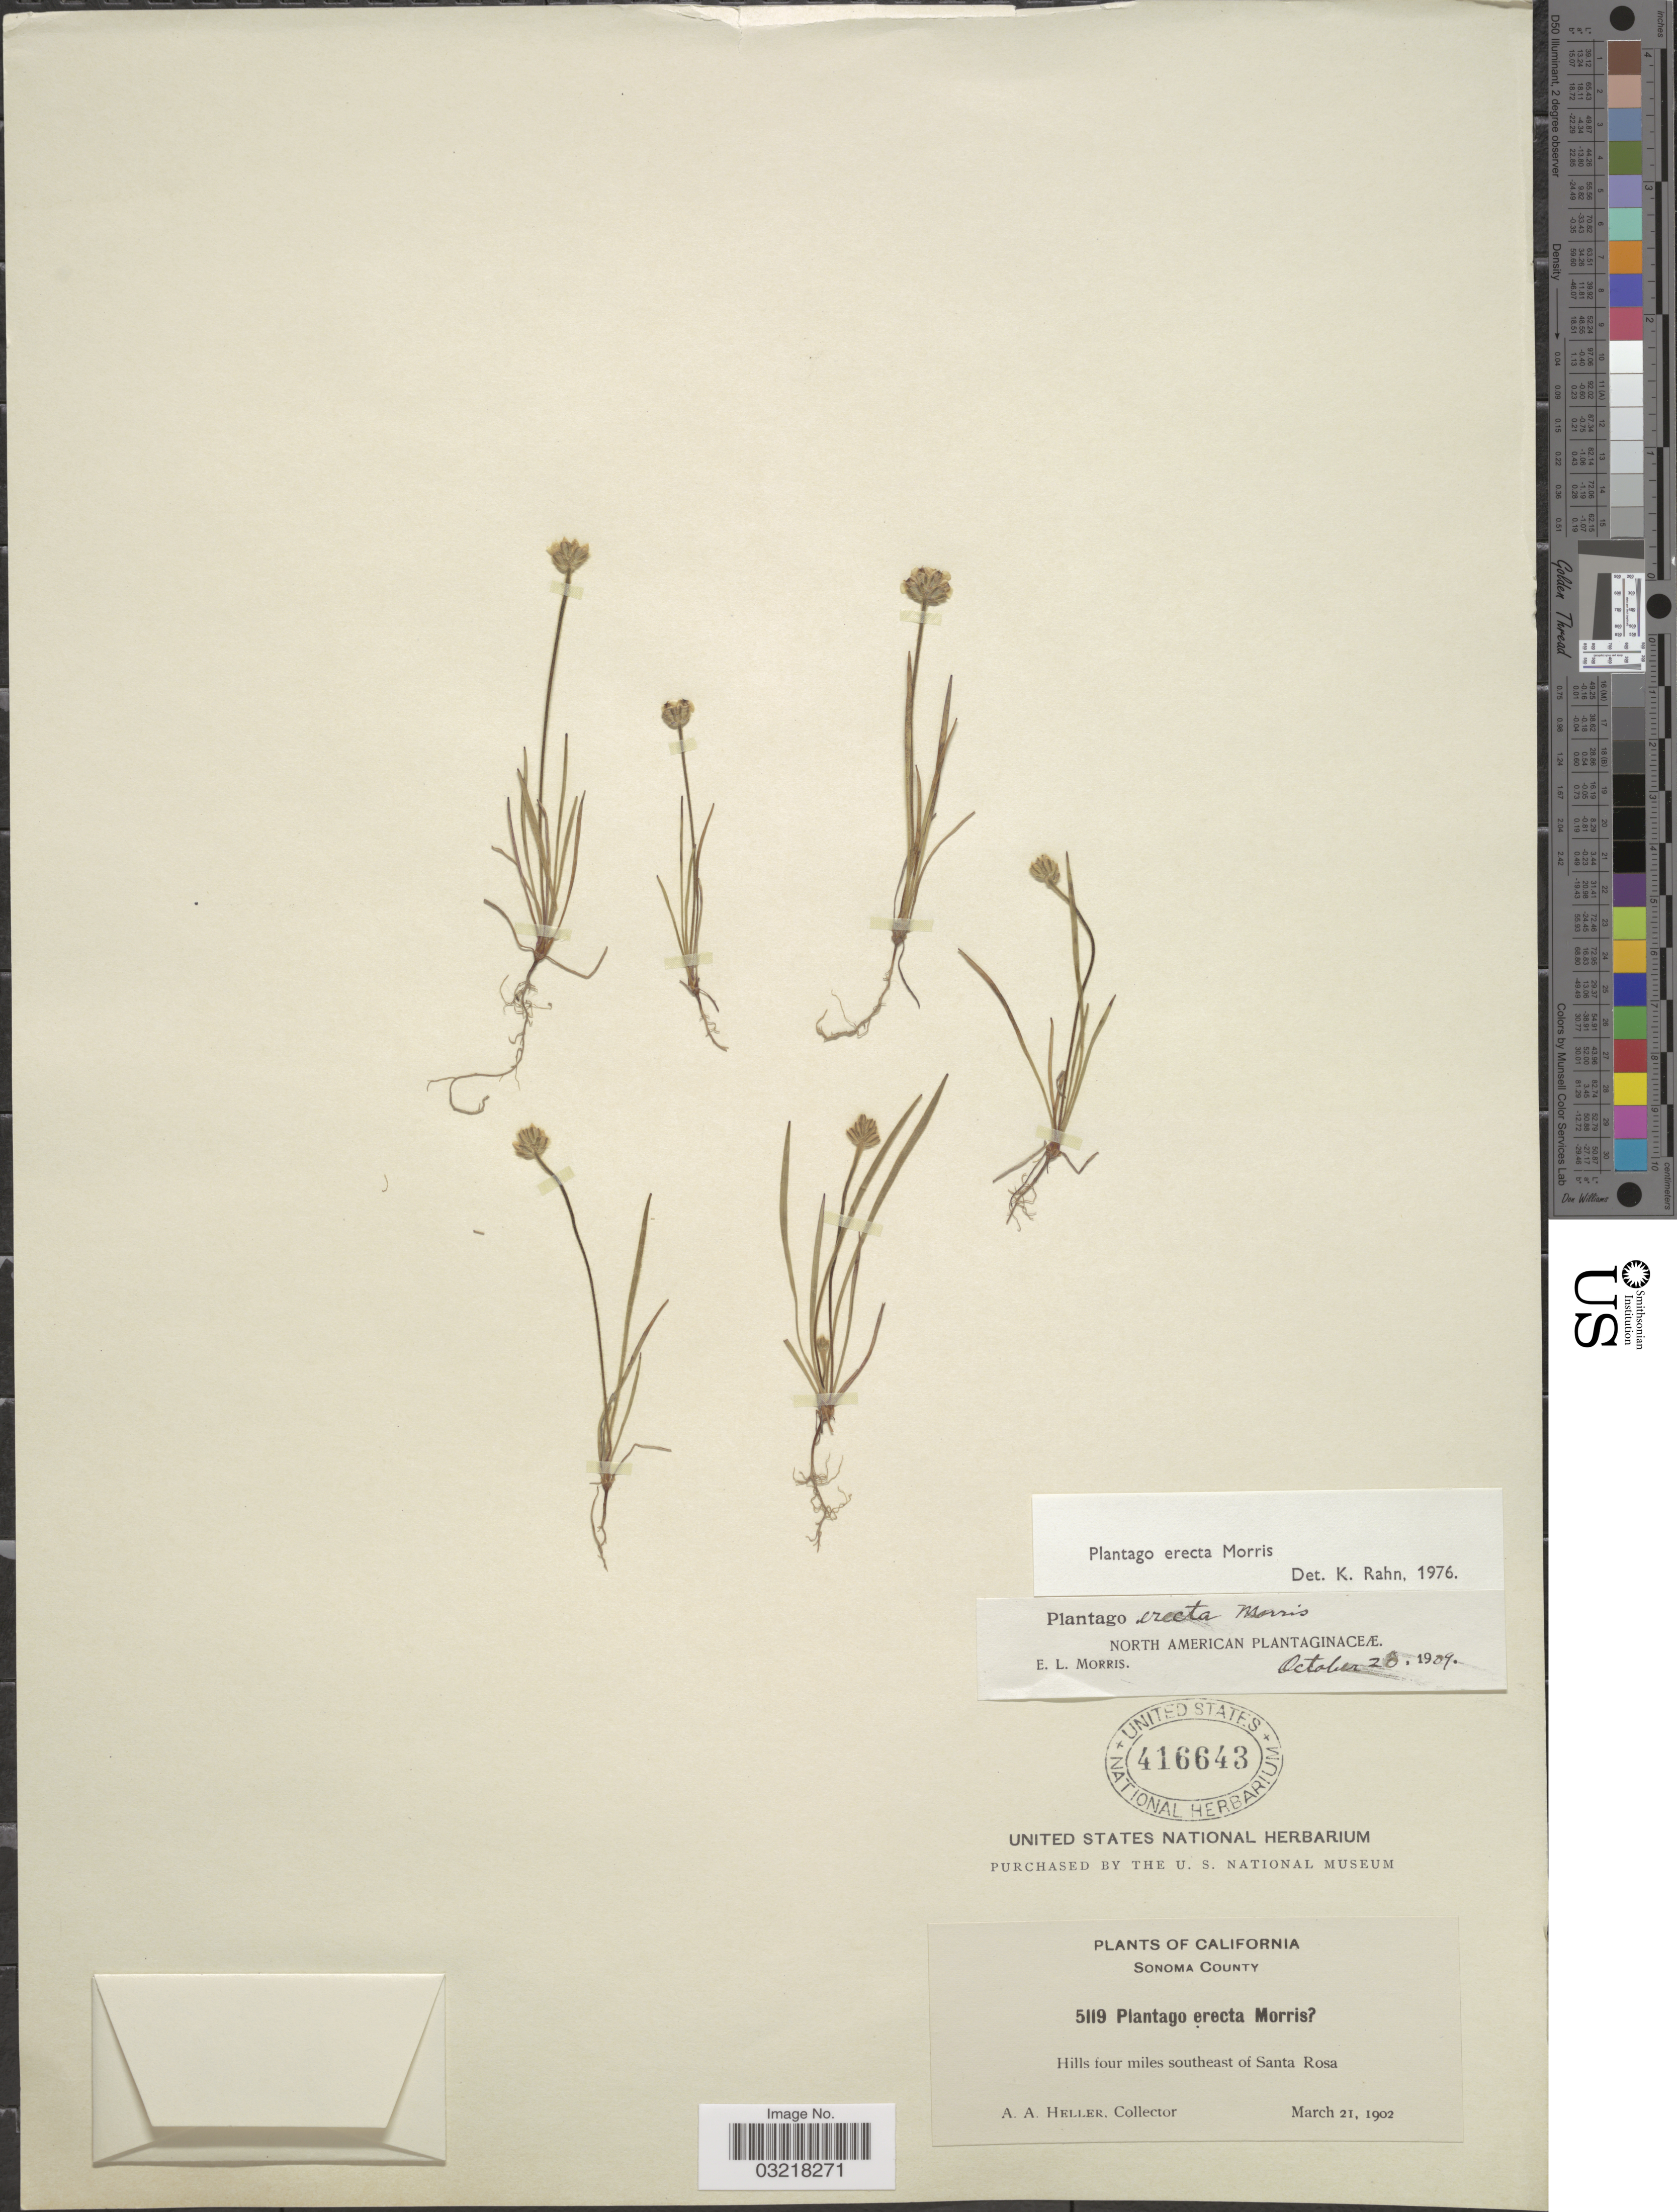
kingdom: Plantae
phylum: Tracheophyta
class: Magnoliopsida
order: Lamiales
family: Plantaginaceae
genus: Plantago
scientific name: Plantago erecta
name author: Morris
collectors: A. A. Heller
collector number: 5119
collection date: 1902-03-21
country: United States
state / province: California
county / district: Sonoma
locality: Sonoma County. Hills four miles southeast of Santa Rosa.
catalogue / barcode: US 416643